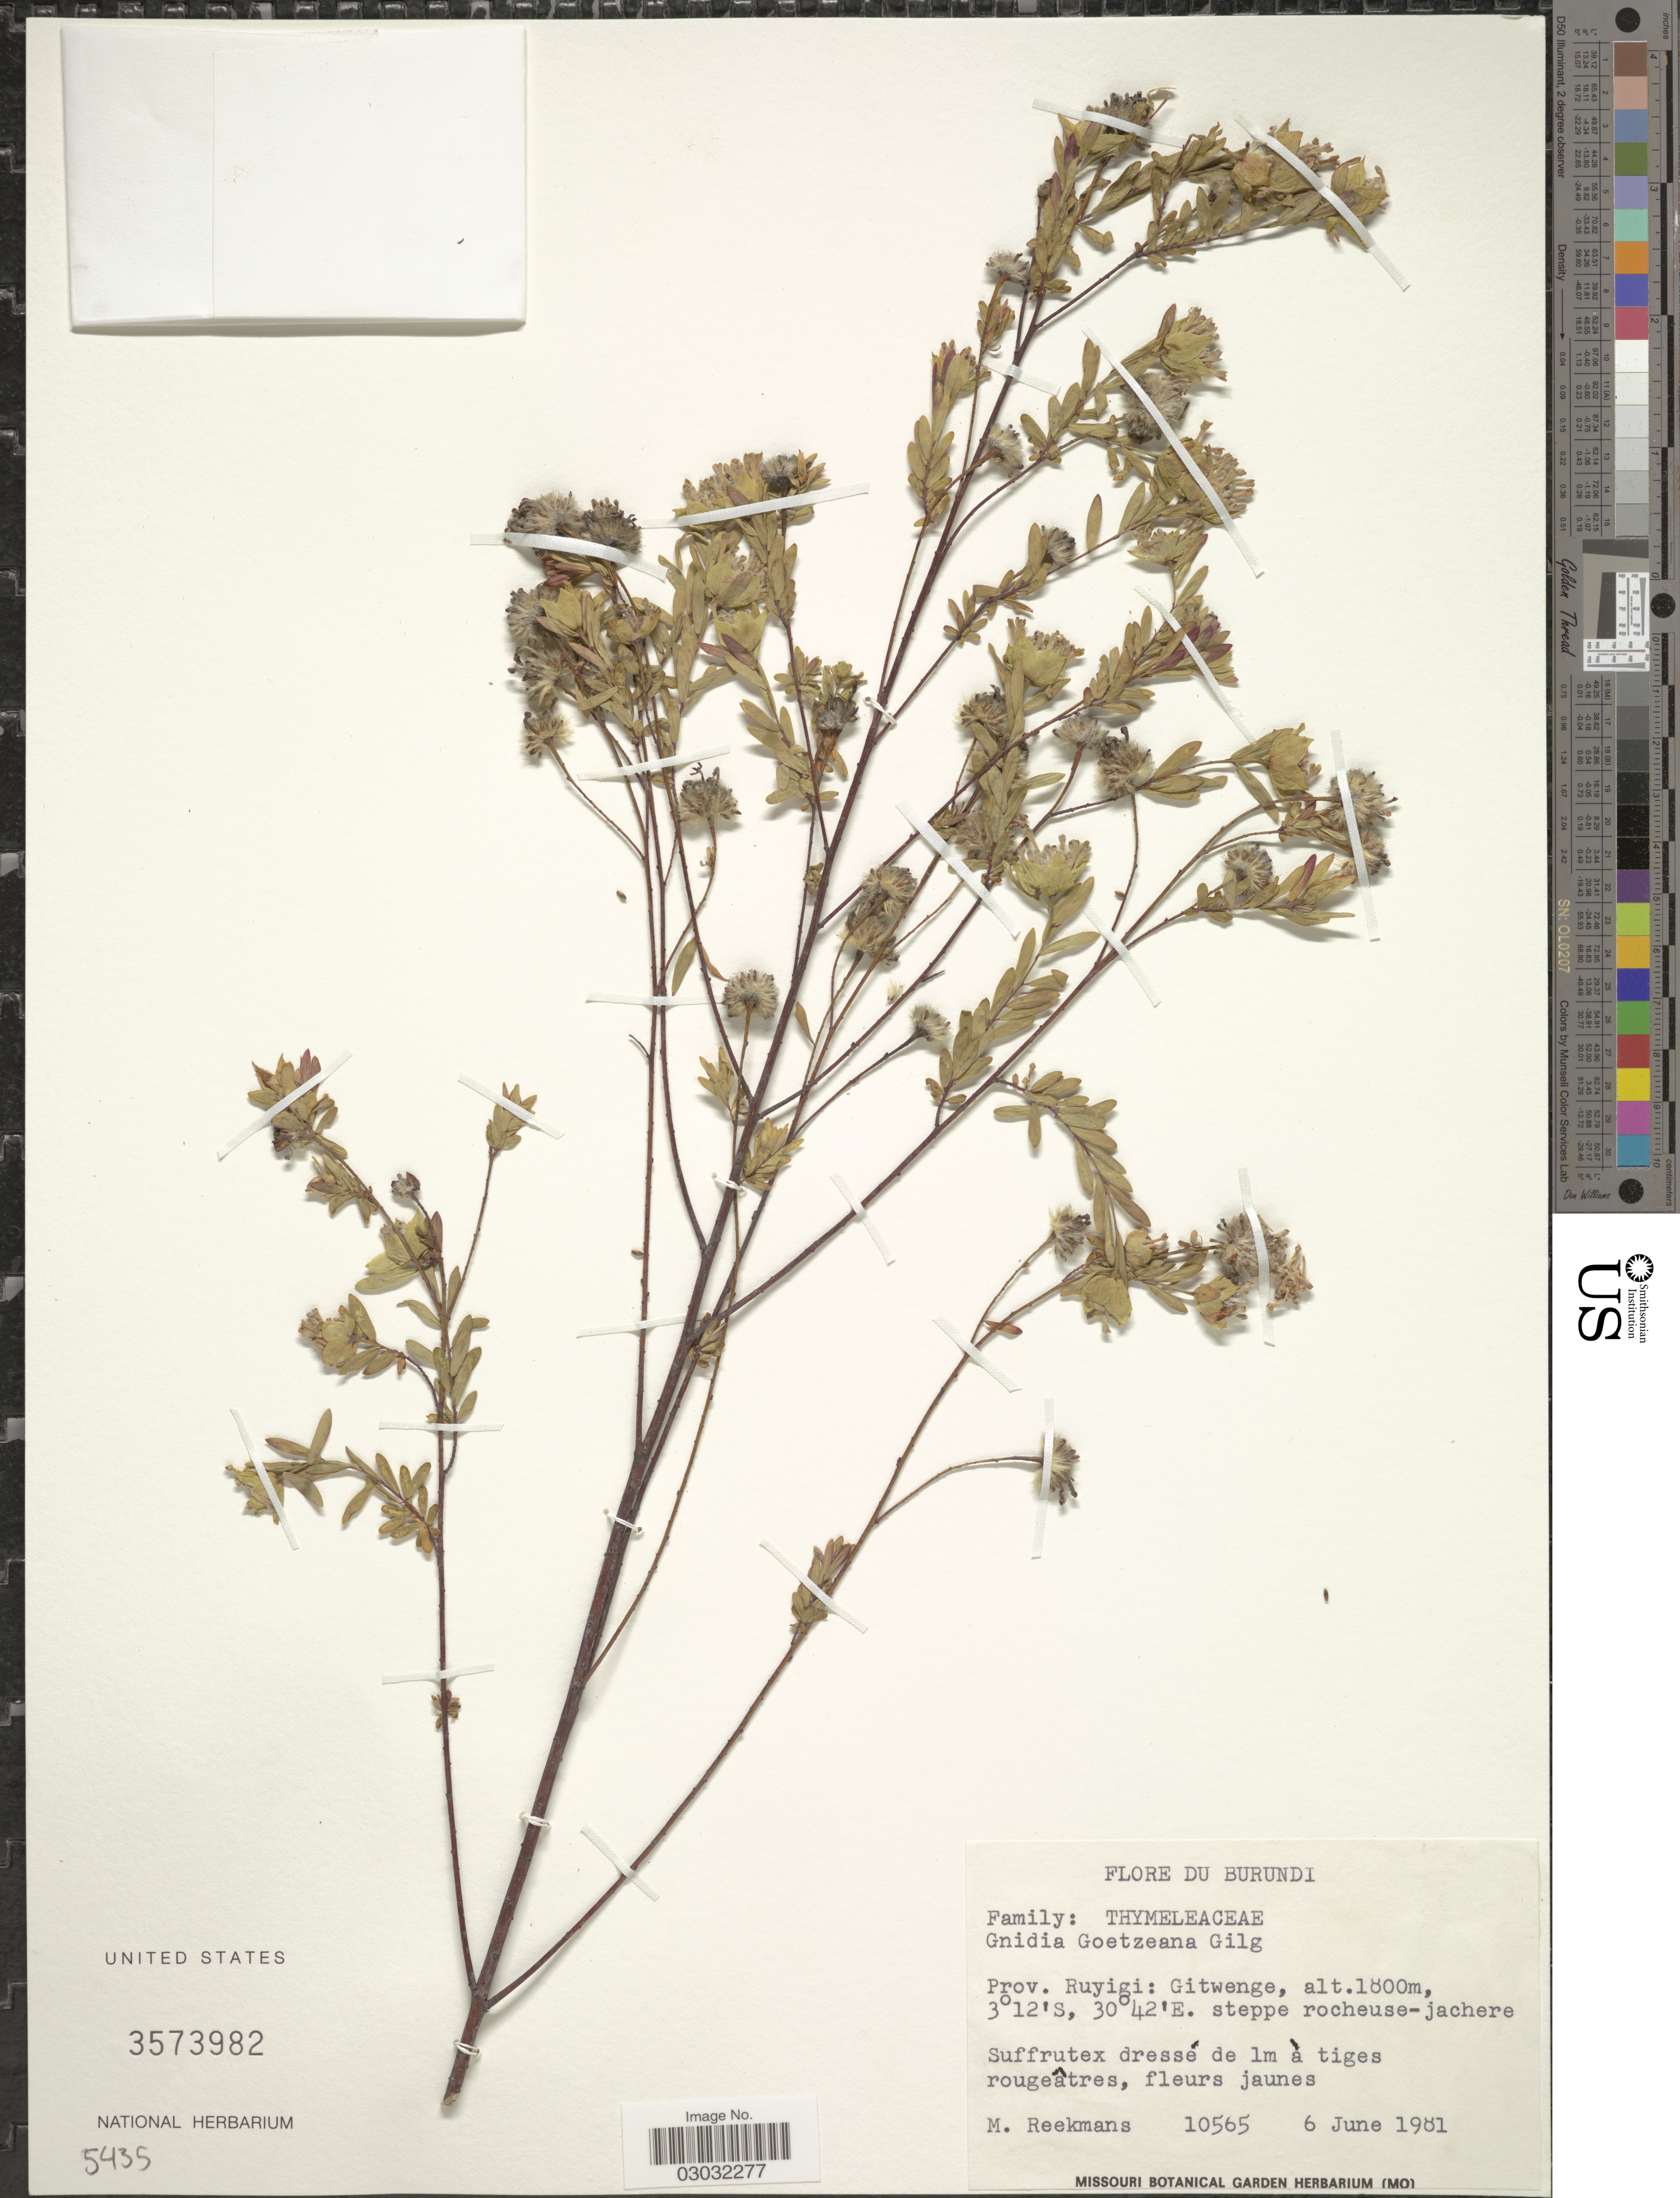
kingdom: Plantae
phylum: Tracheophyta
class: Magnoliopsida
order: Malvales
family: Thymelaeaceae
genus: Lasiosiphon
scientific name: Lasiosiphon goetzeanus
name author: (Gilg) Olaniyan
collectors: M. Reekmans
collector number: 10565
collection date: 1981-06-06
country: Burundi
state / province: Ruyigi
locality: Gitwenge.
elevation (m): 1800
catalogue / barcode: US 3573982